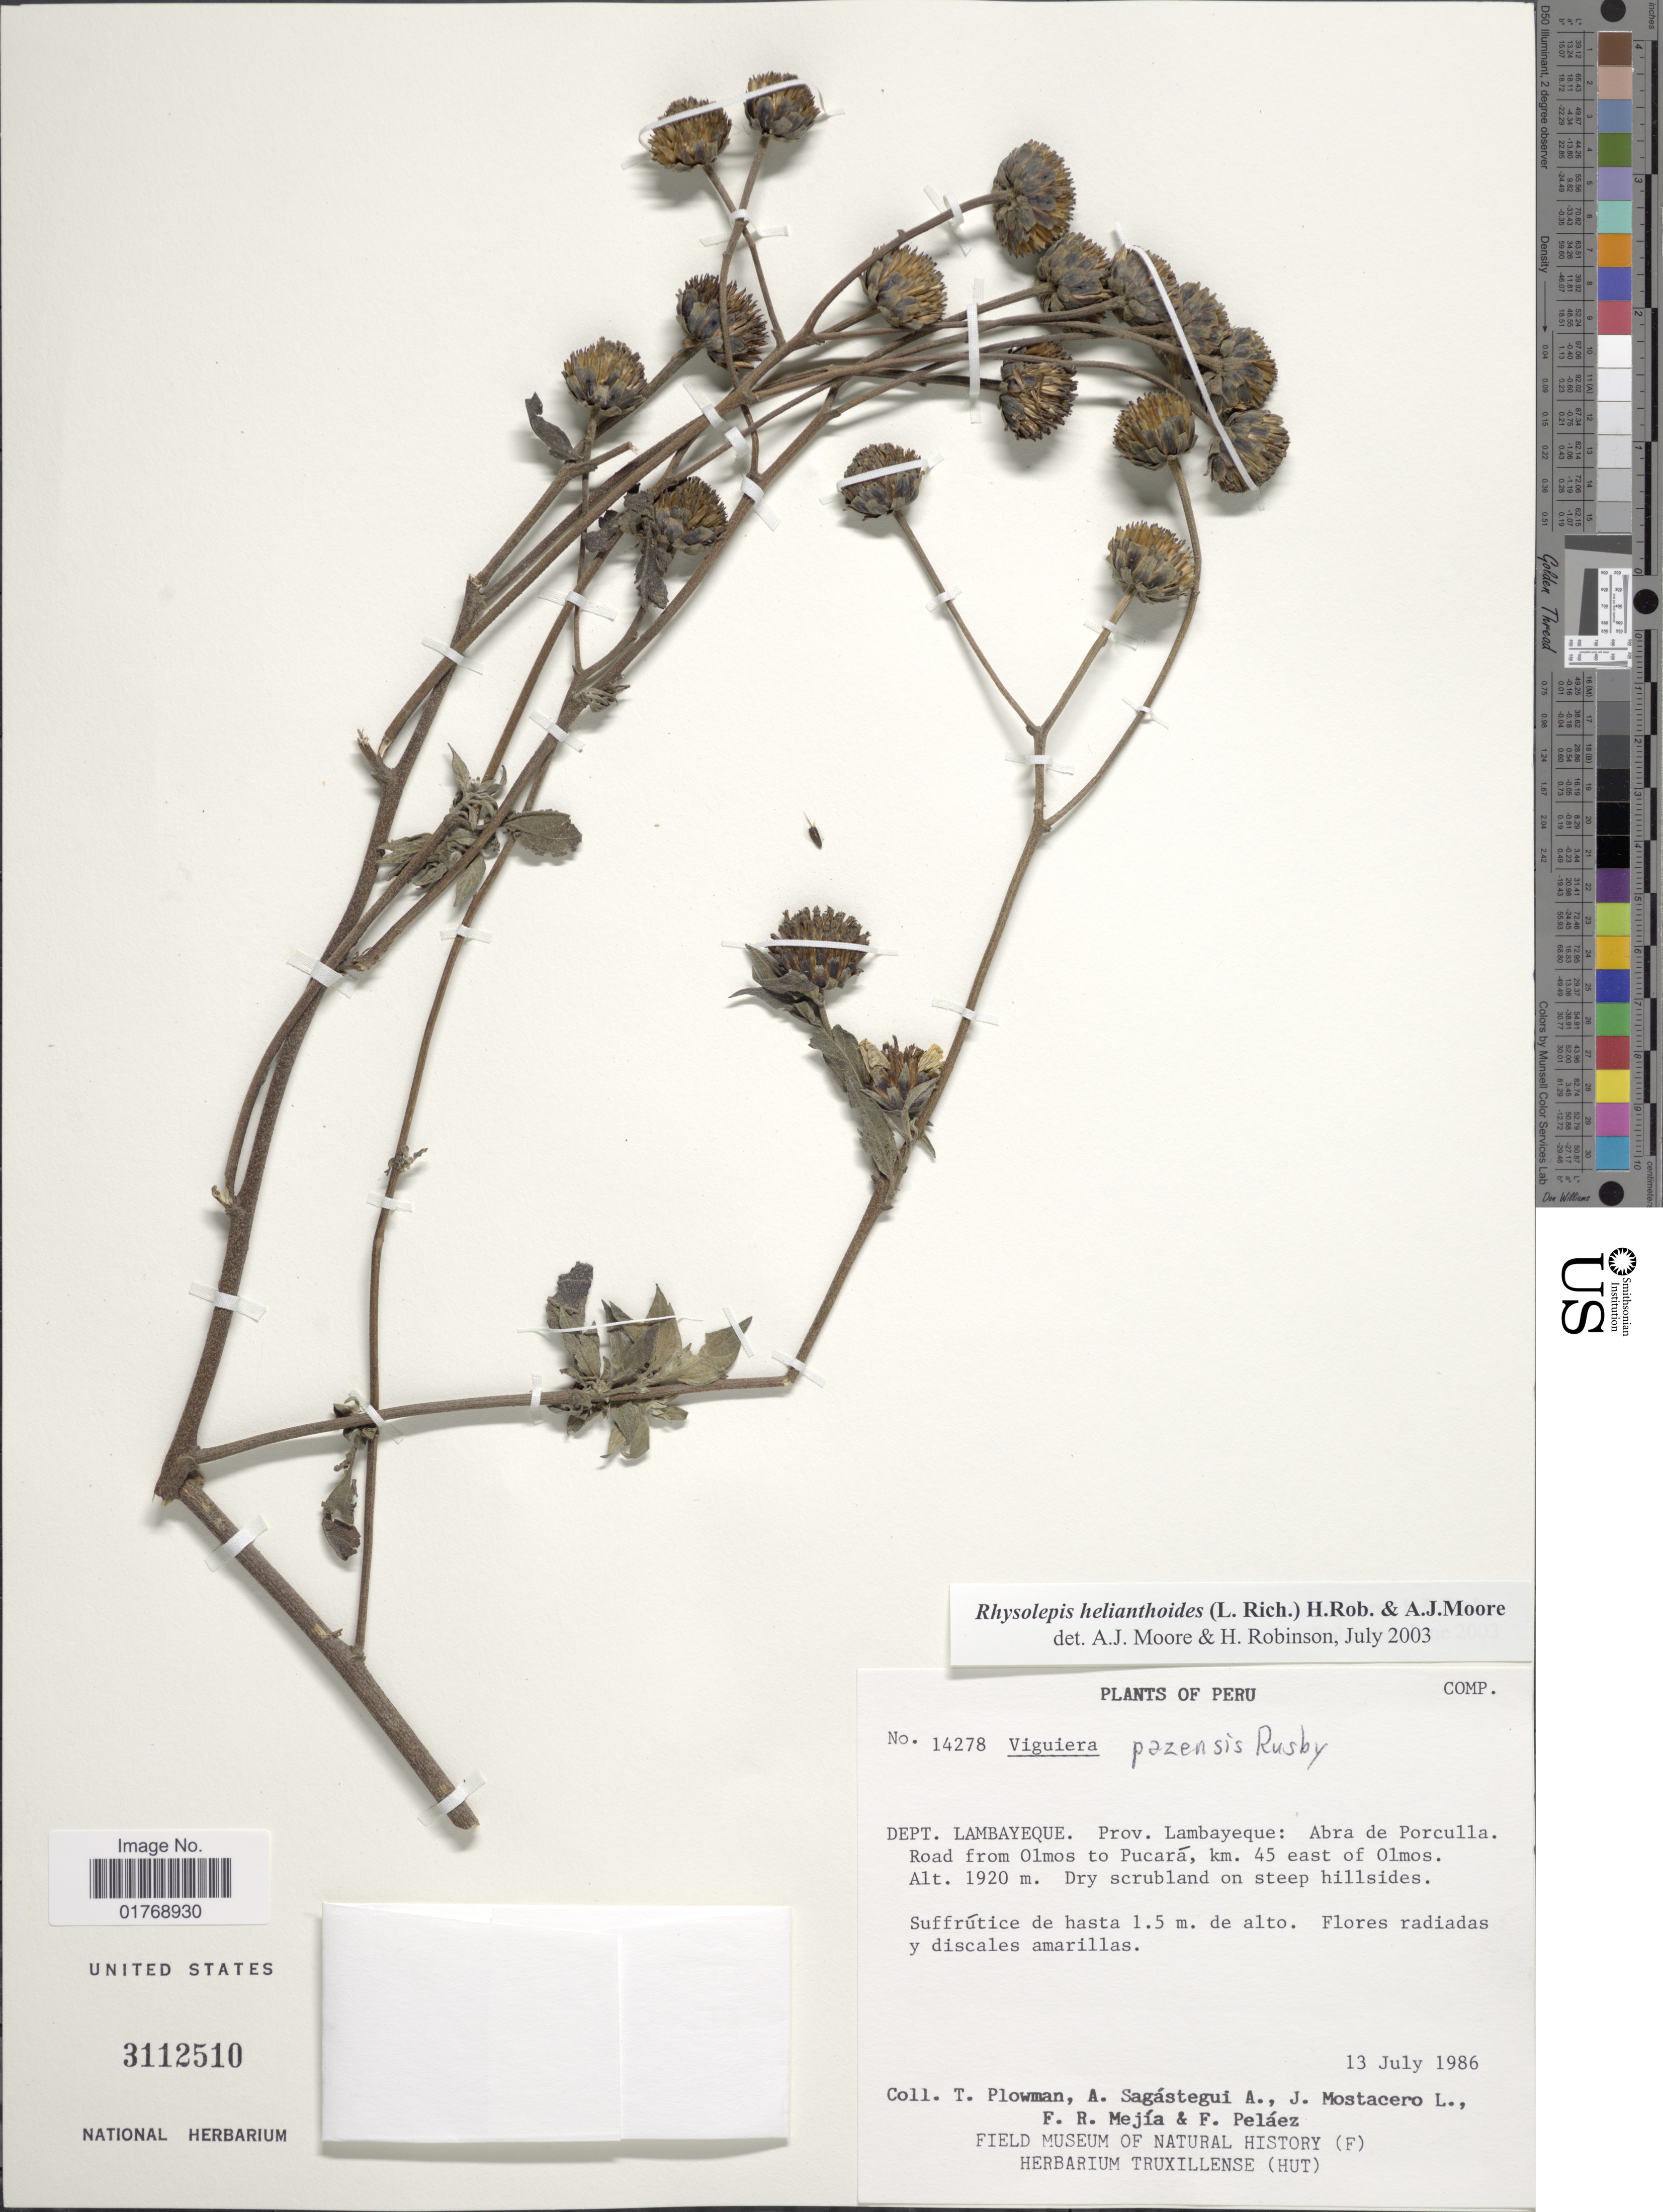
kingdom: Plantae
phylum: Tracheophyta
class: Magnoliopsida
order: Asterales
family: Asteraceae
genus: Viguiera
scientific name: Viguiera procumbens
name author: (Pers.) S.F. Blake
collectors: T. Plowman, A. Sagástegui A., J. Mostacero L., F. R. Mejia & F. Pelaez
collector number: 14278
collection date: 1986-07-13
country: Peru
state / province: Lambayeque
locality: Dept. Lambayeque. Prov. Lambayeque: Abra de Porculla. Road from Olmos o Pucará, km. 45 east of Olmos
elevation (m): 1920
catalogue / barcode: US 3112510